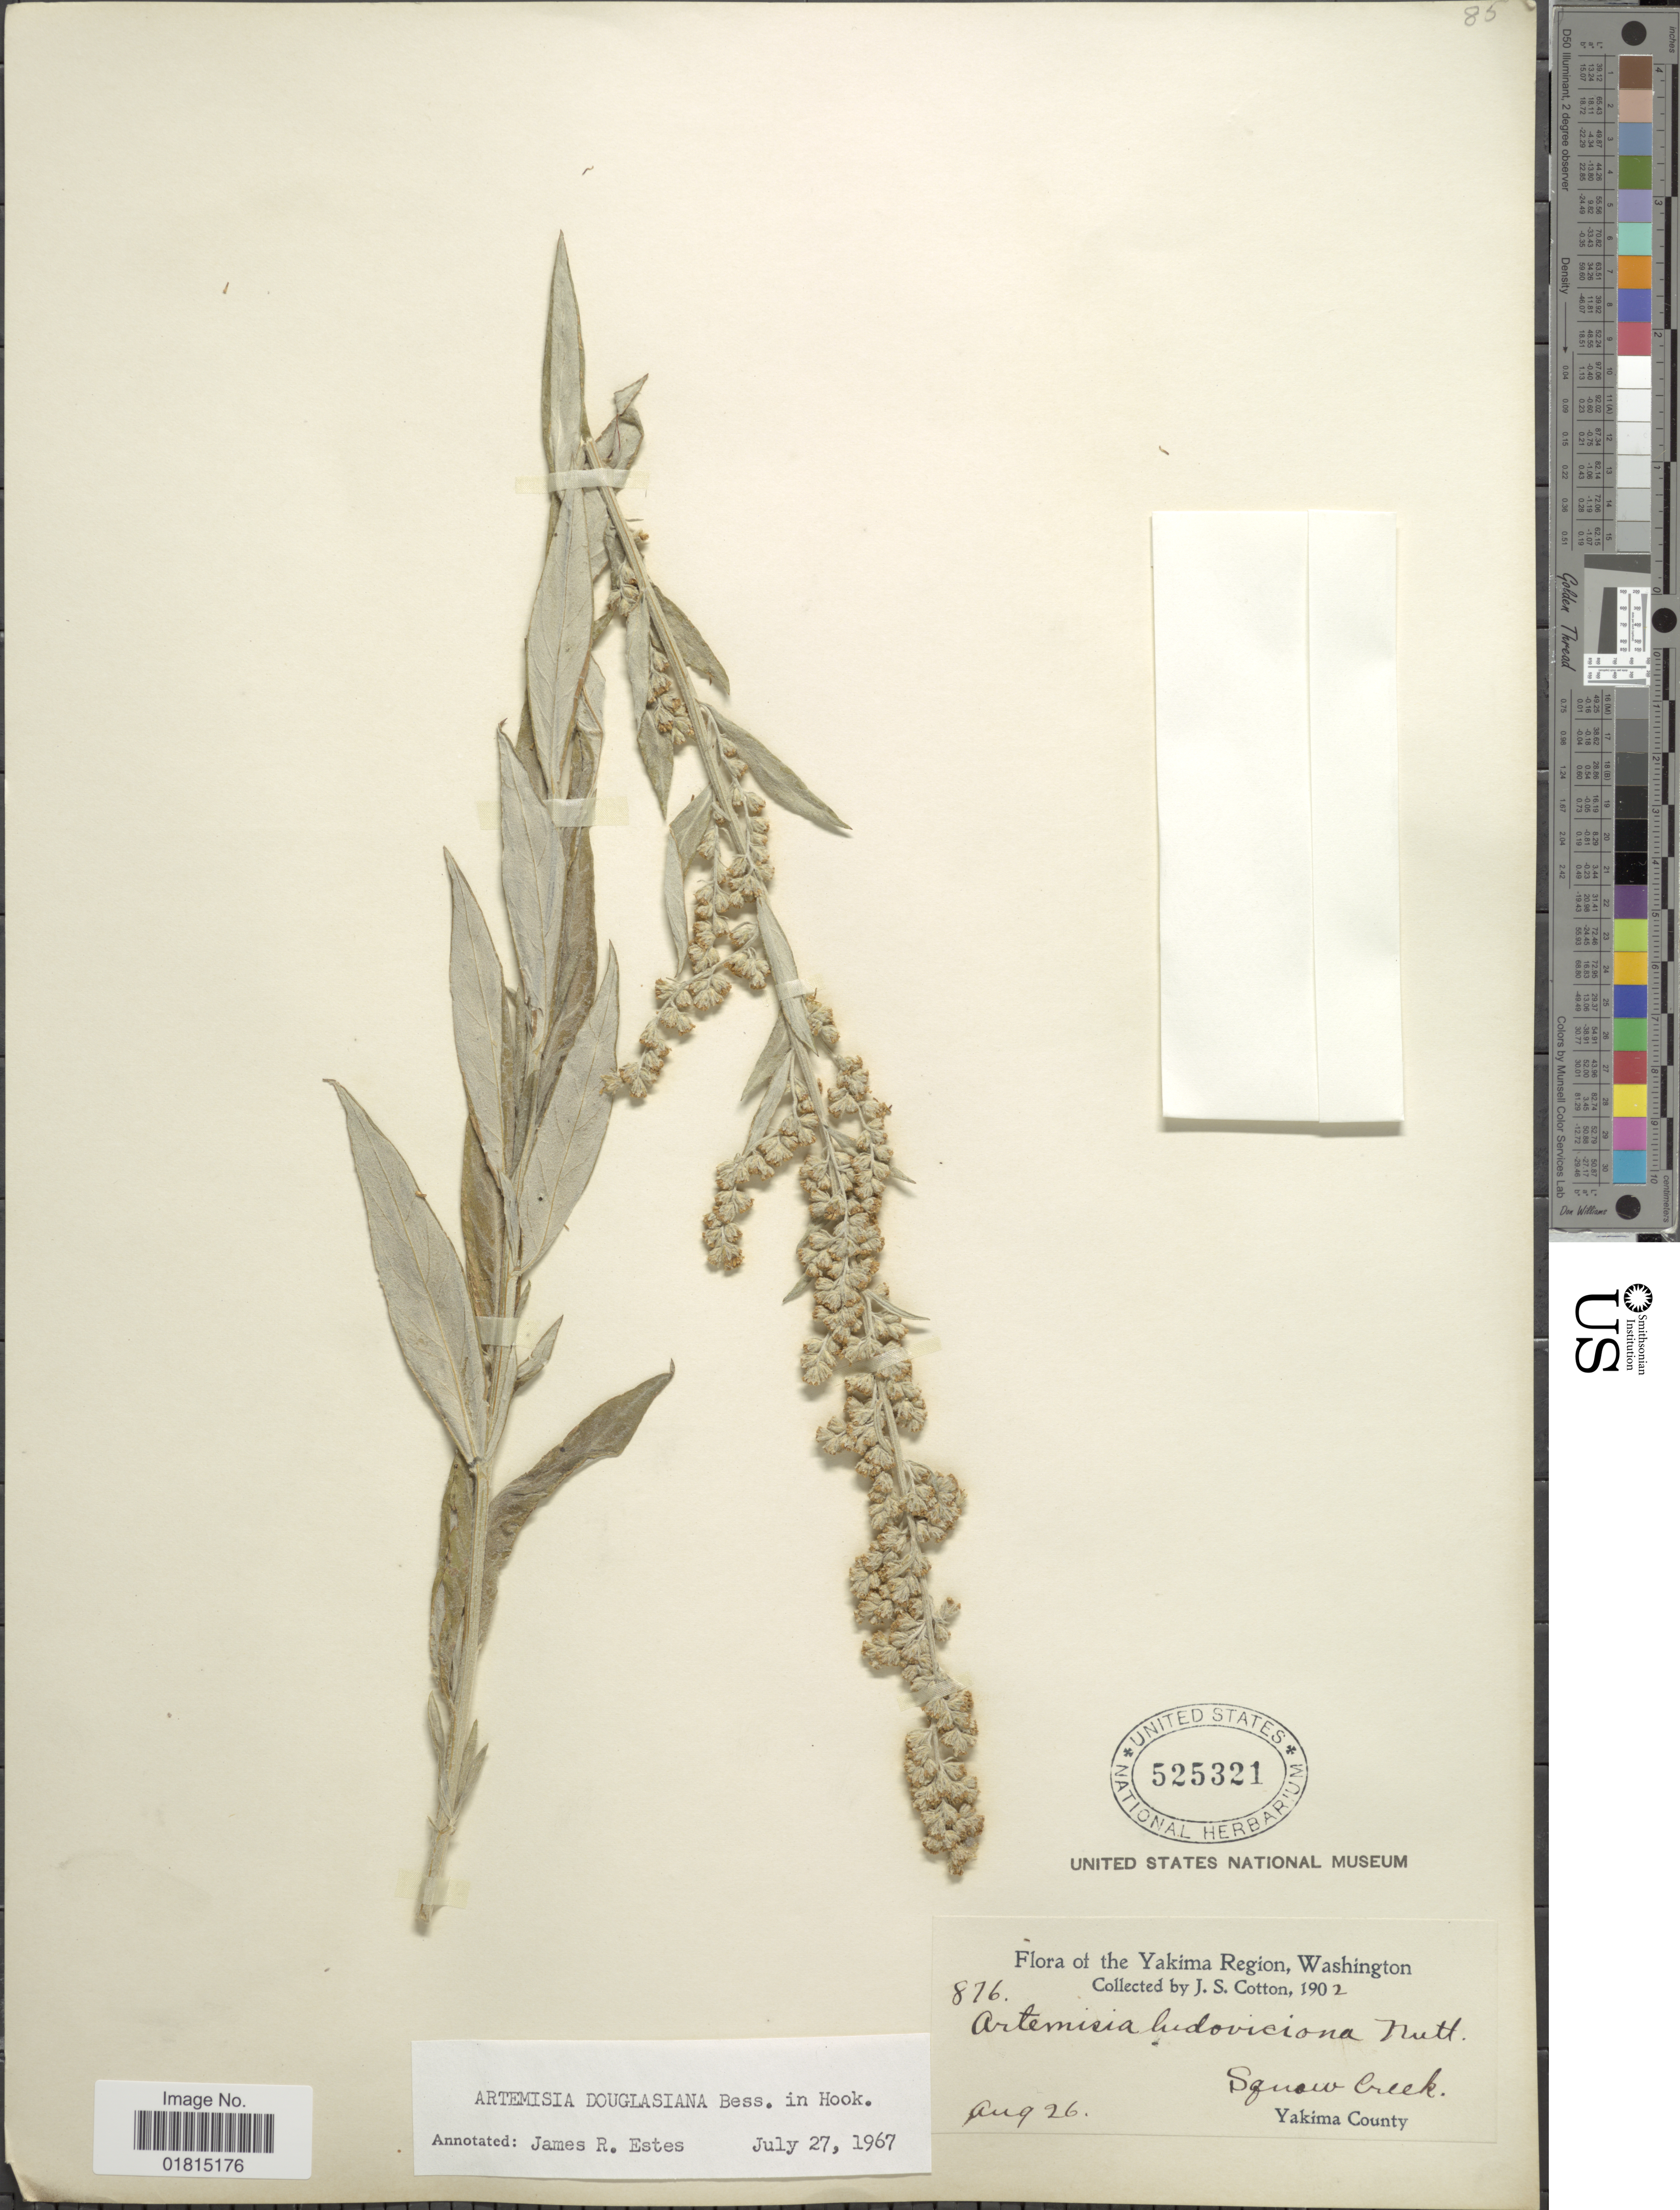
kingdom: Plantae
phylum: Tracheophyta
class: Magnoliopsida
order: Asterales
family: Asteraceae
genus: Artemisia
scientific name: Artemisia douglasiana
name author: Besser ex Hook.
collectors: J. S. Cotton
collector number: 876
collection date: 1902-08-26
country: United States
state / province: Washington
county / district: Yakima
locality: Yakima Region, Washington. Snow Creek, Yakima County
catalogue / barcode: US 525321